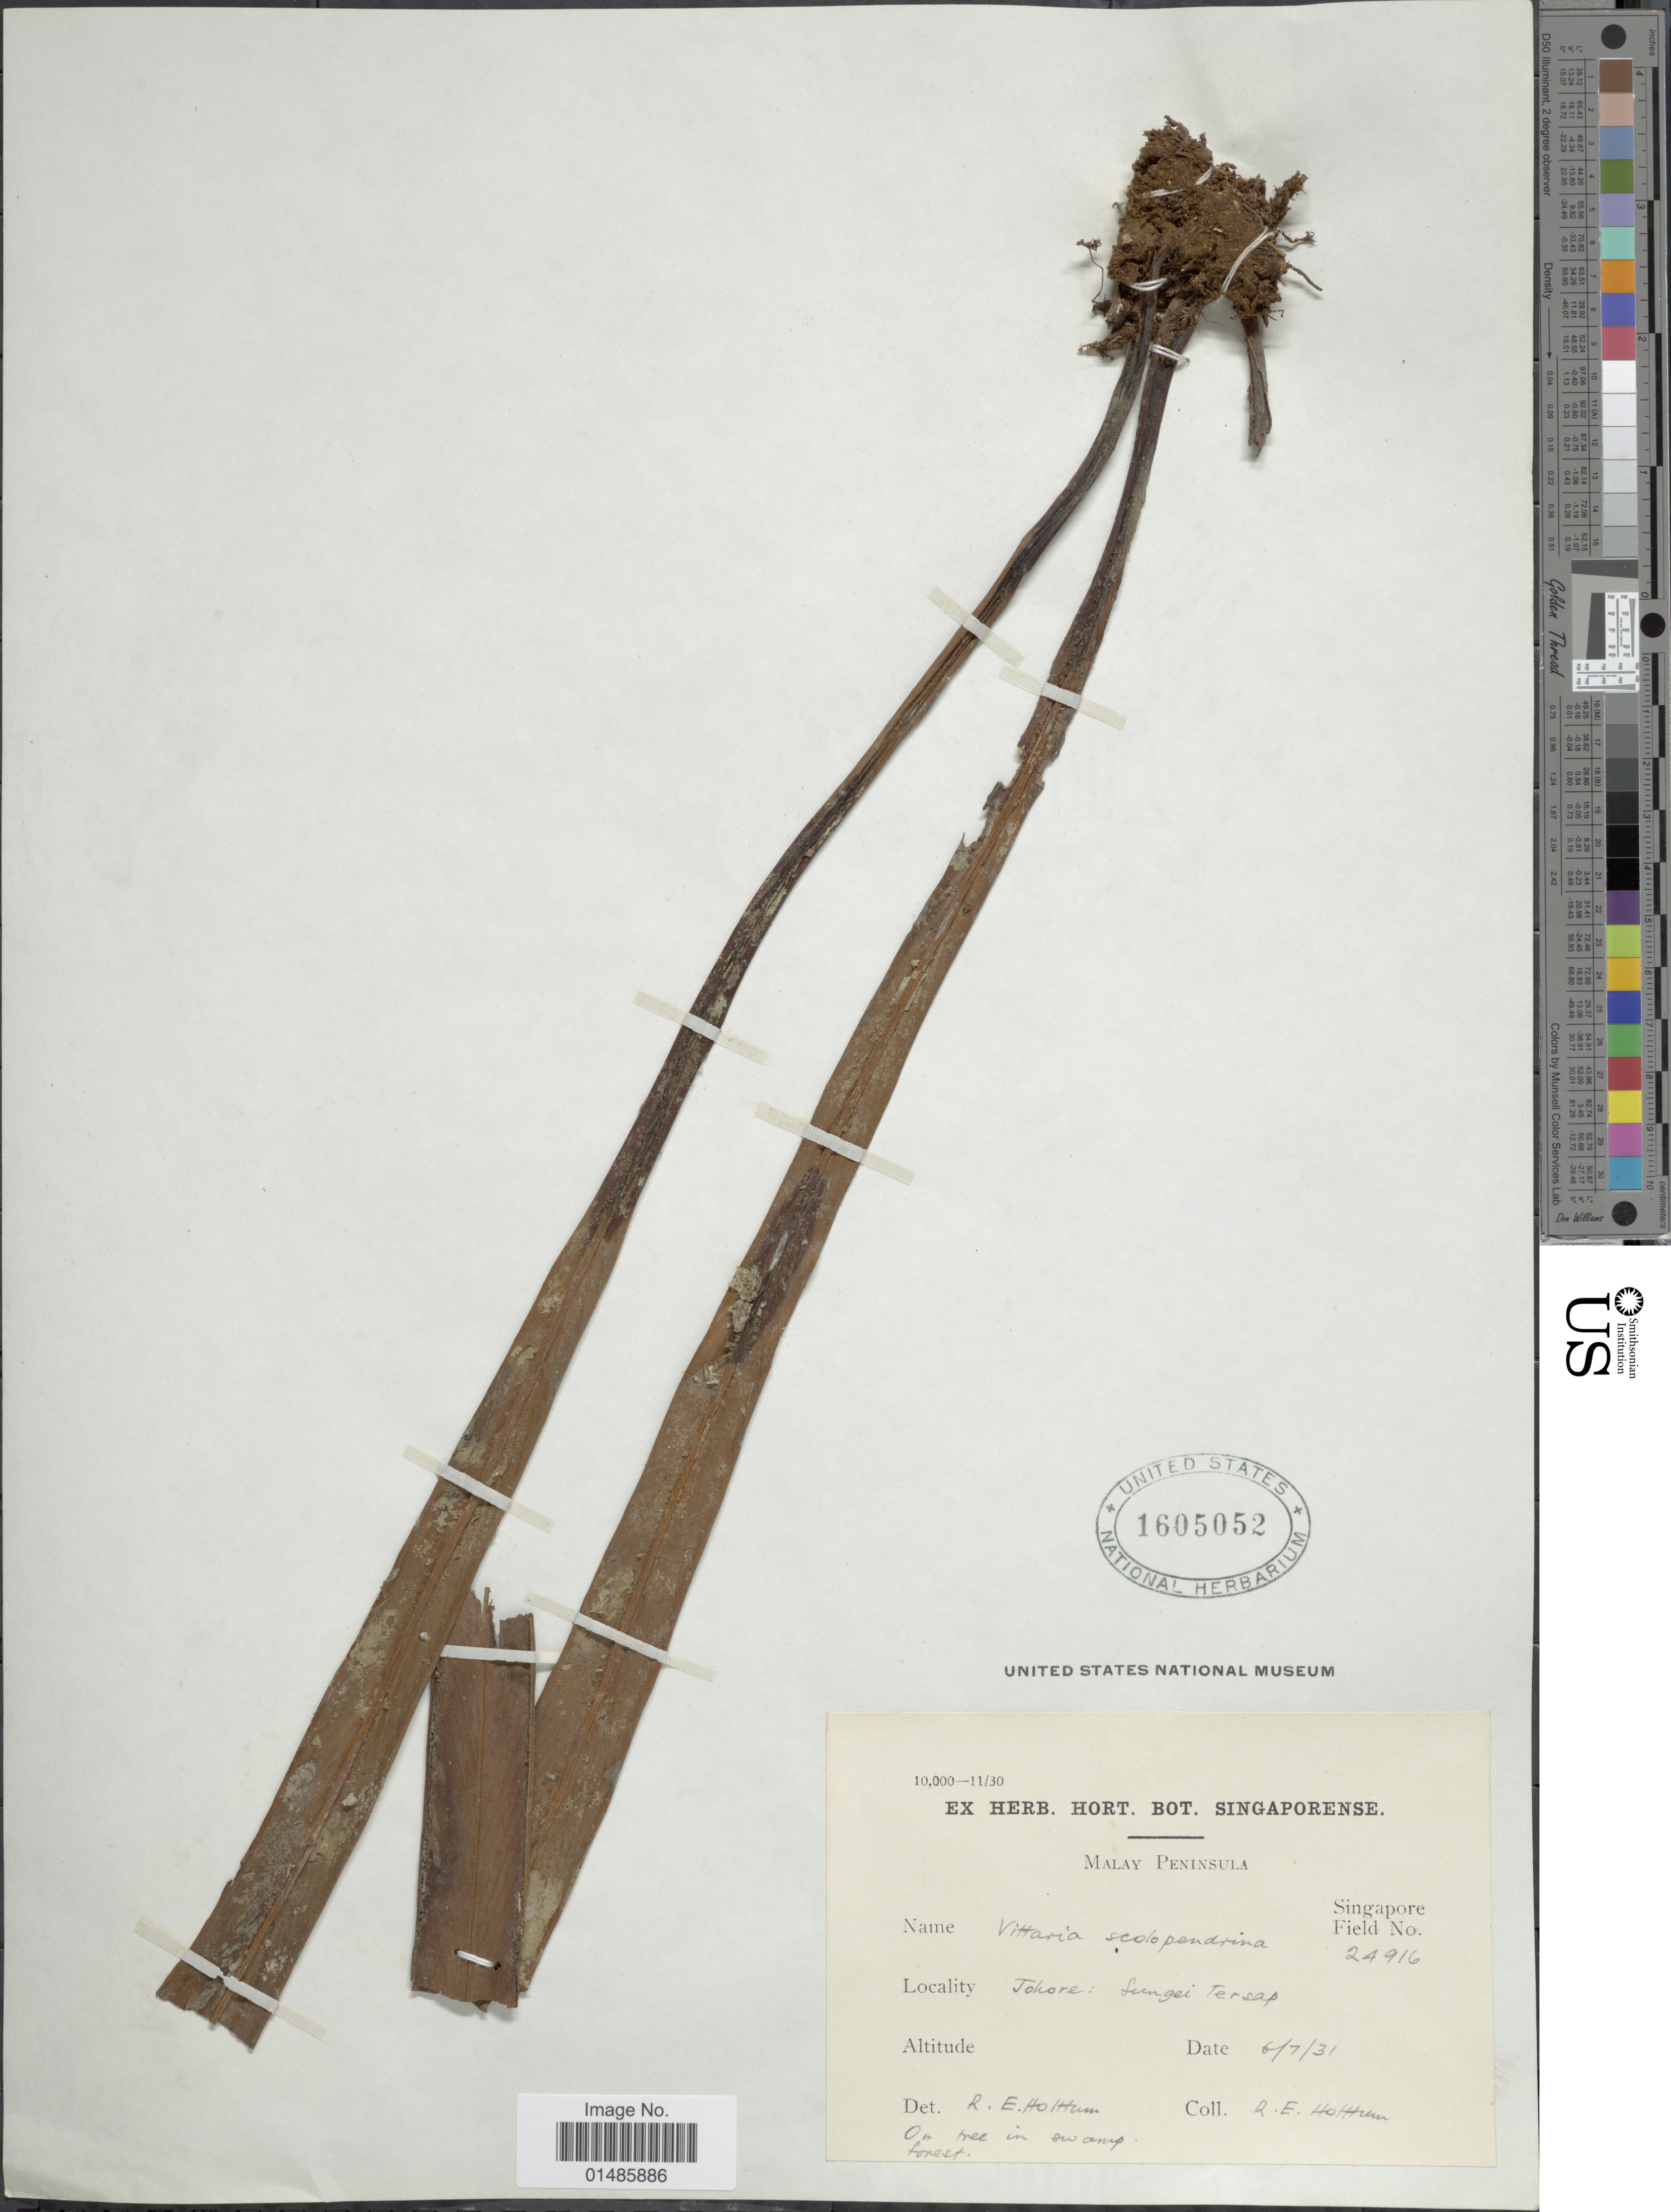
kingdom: Plantae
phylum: Tracheophyta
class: Polypodiopsida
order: Polypodiales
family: Pteridaceae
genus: Haplopteris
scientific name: Haplopteris scolopendrina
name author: (Bory) Presl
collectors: R. E. Holttum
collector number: Singapore Field 24916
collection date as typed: Transcribed d/m/y: 6/7/31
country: Malaysia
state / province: Johor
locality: Malay Peninsula. Johore: Sungei Tersap. [interpreted]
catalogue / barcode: US 1605052